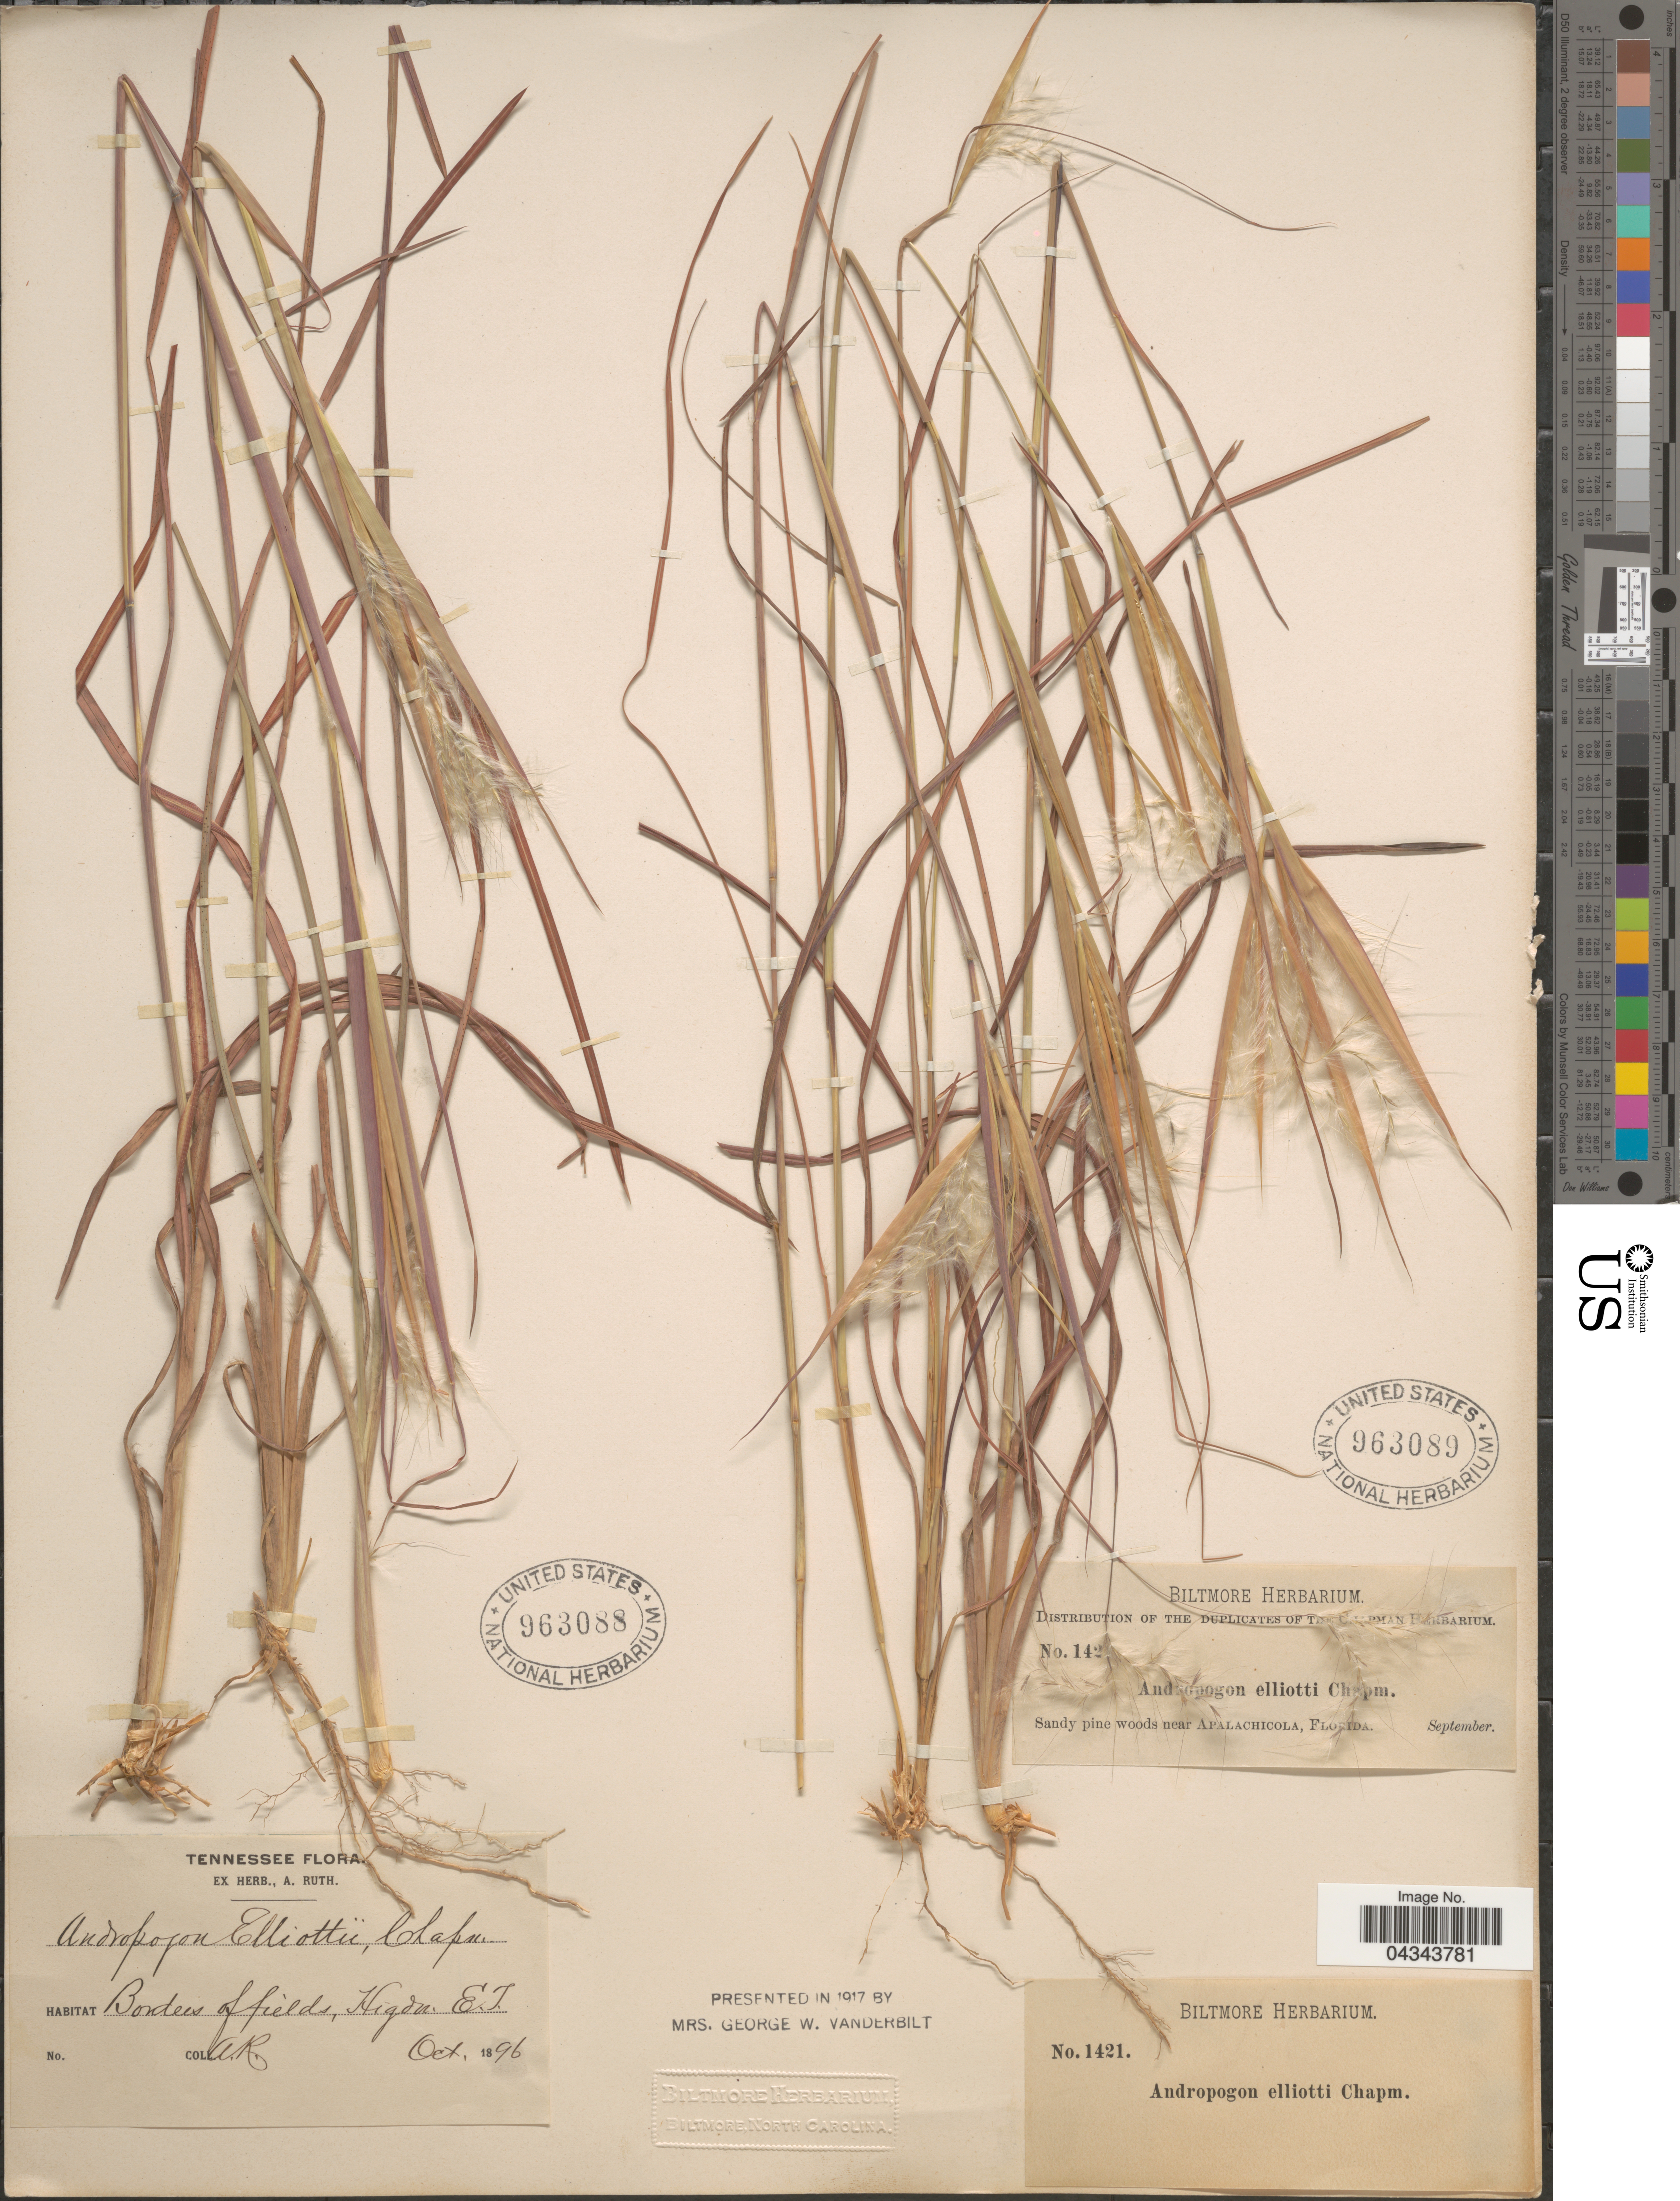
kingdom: Plantae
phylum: Tracheophyta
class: Liliopsida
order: Poales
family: Poaceae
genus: Andropogon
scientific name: Andropogon ternarius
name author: Michx.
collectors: A. Ruth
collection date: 1896-10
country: United States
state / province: Tennessee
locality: Borders of fields, Higdon [interpreted]. E.T.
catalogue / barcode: US 963088